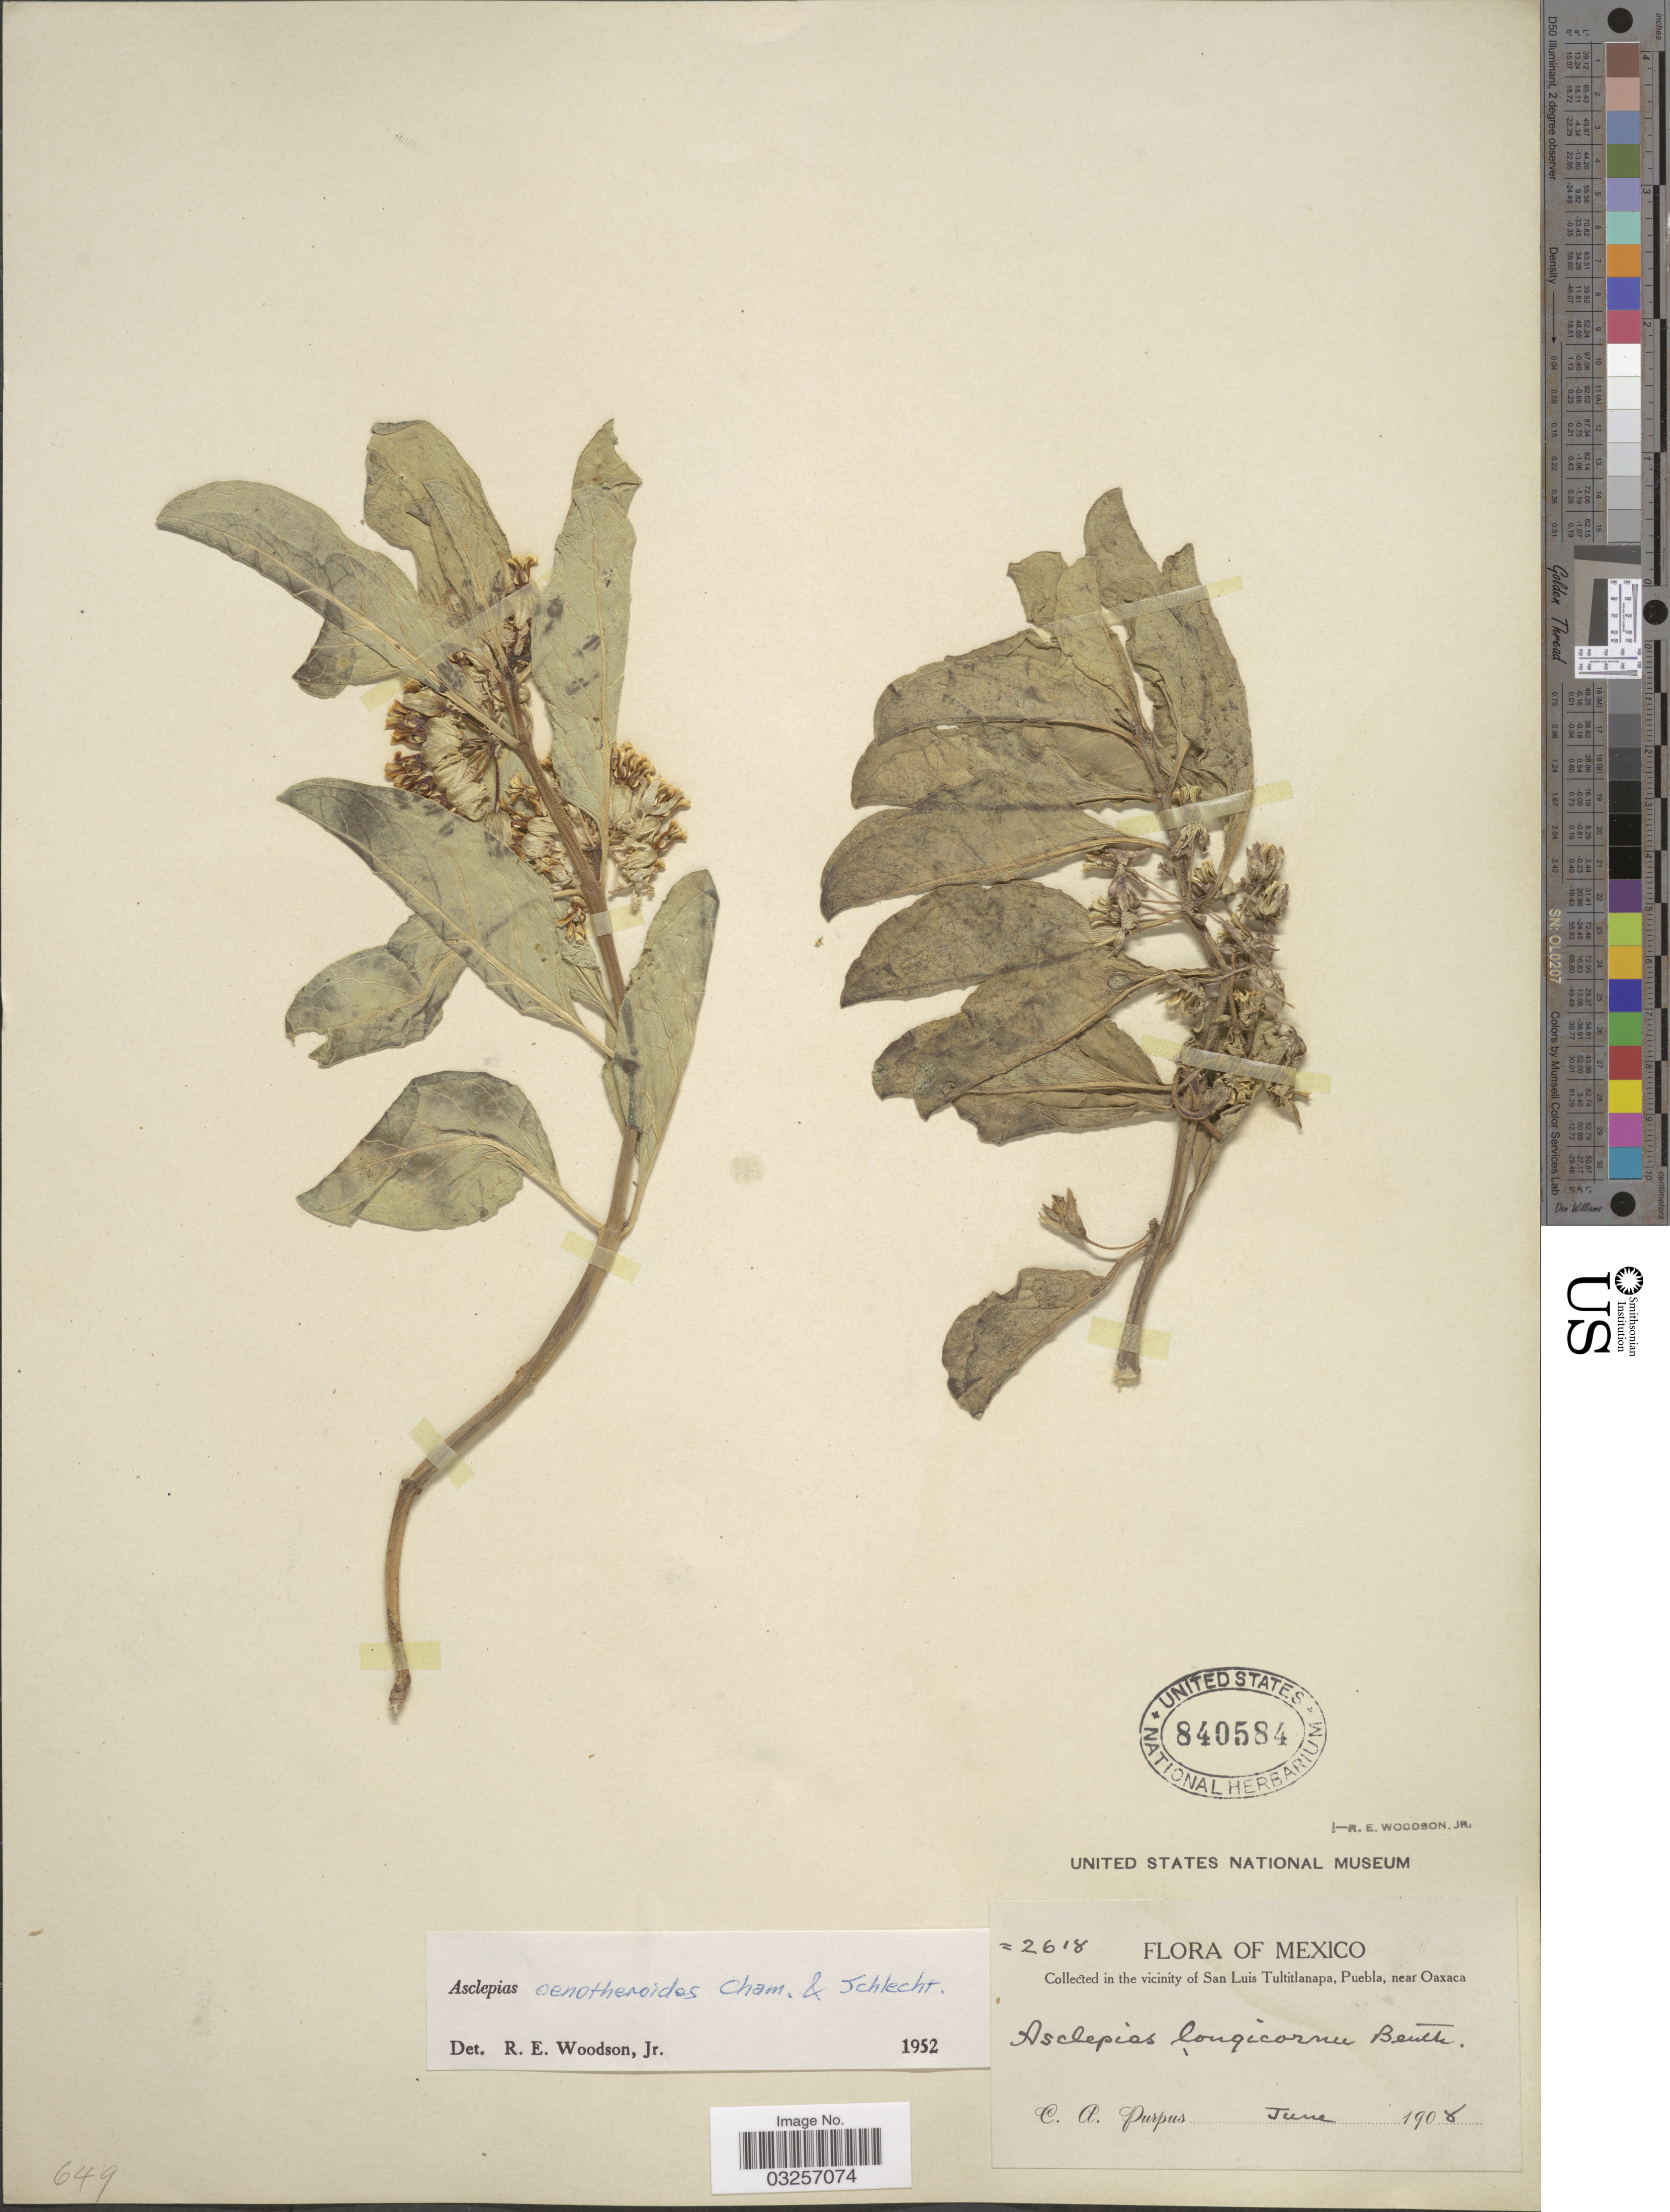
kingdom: Plantae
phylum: Tracheophyta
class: Magnoliopsida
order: Gentianales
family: Apocynaceae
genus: Asclepias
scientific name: Asclepias oenotheroides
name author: Schltdl. & Cham.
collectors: C. A. Purpus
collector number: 2618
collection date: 1908-06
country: Mexico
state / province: Puebla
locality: Collected in the vicinity of San Luis Tultitlanapa, Puebla, near Oaxaca.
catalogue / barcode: US 840584